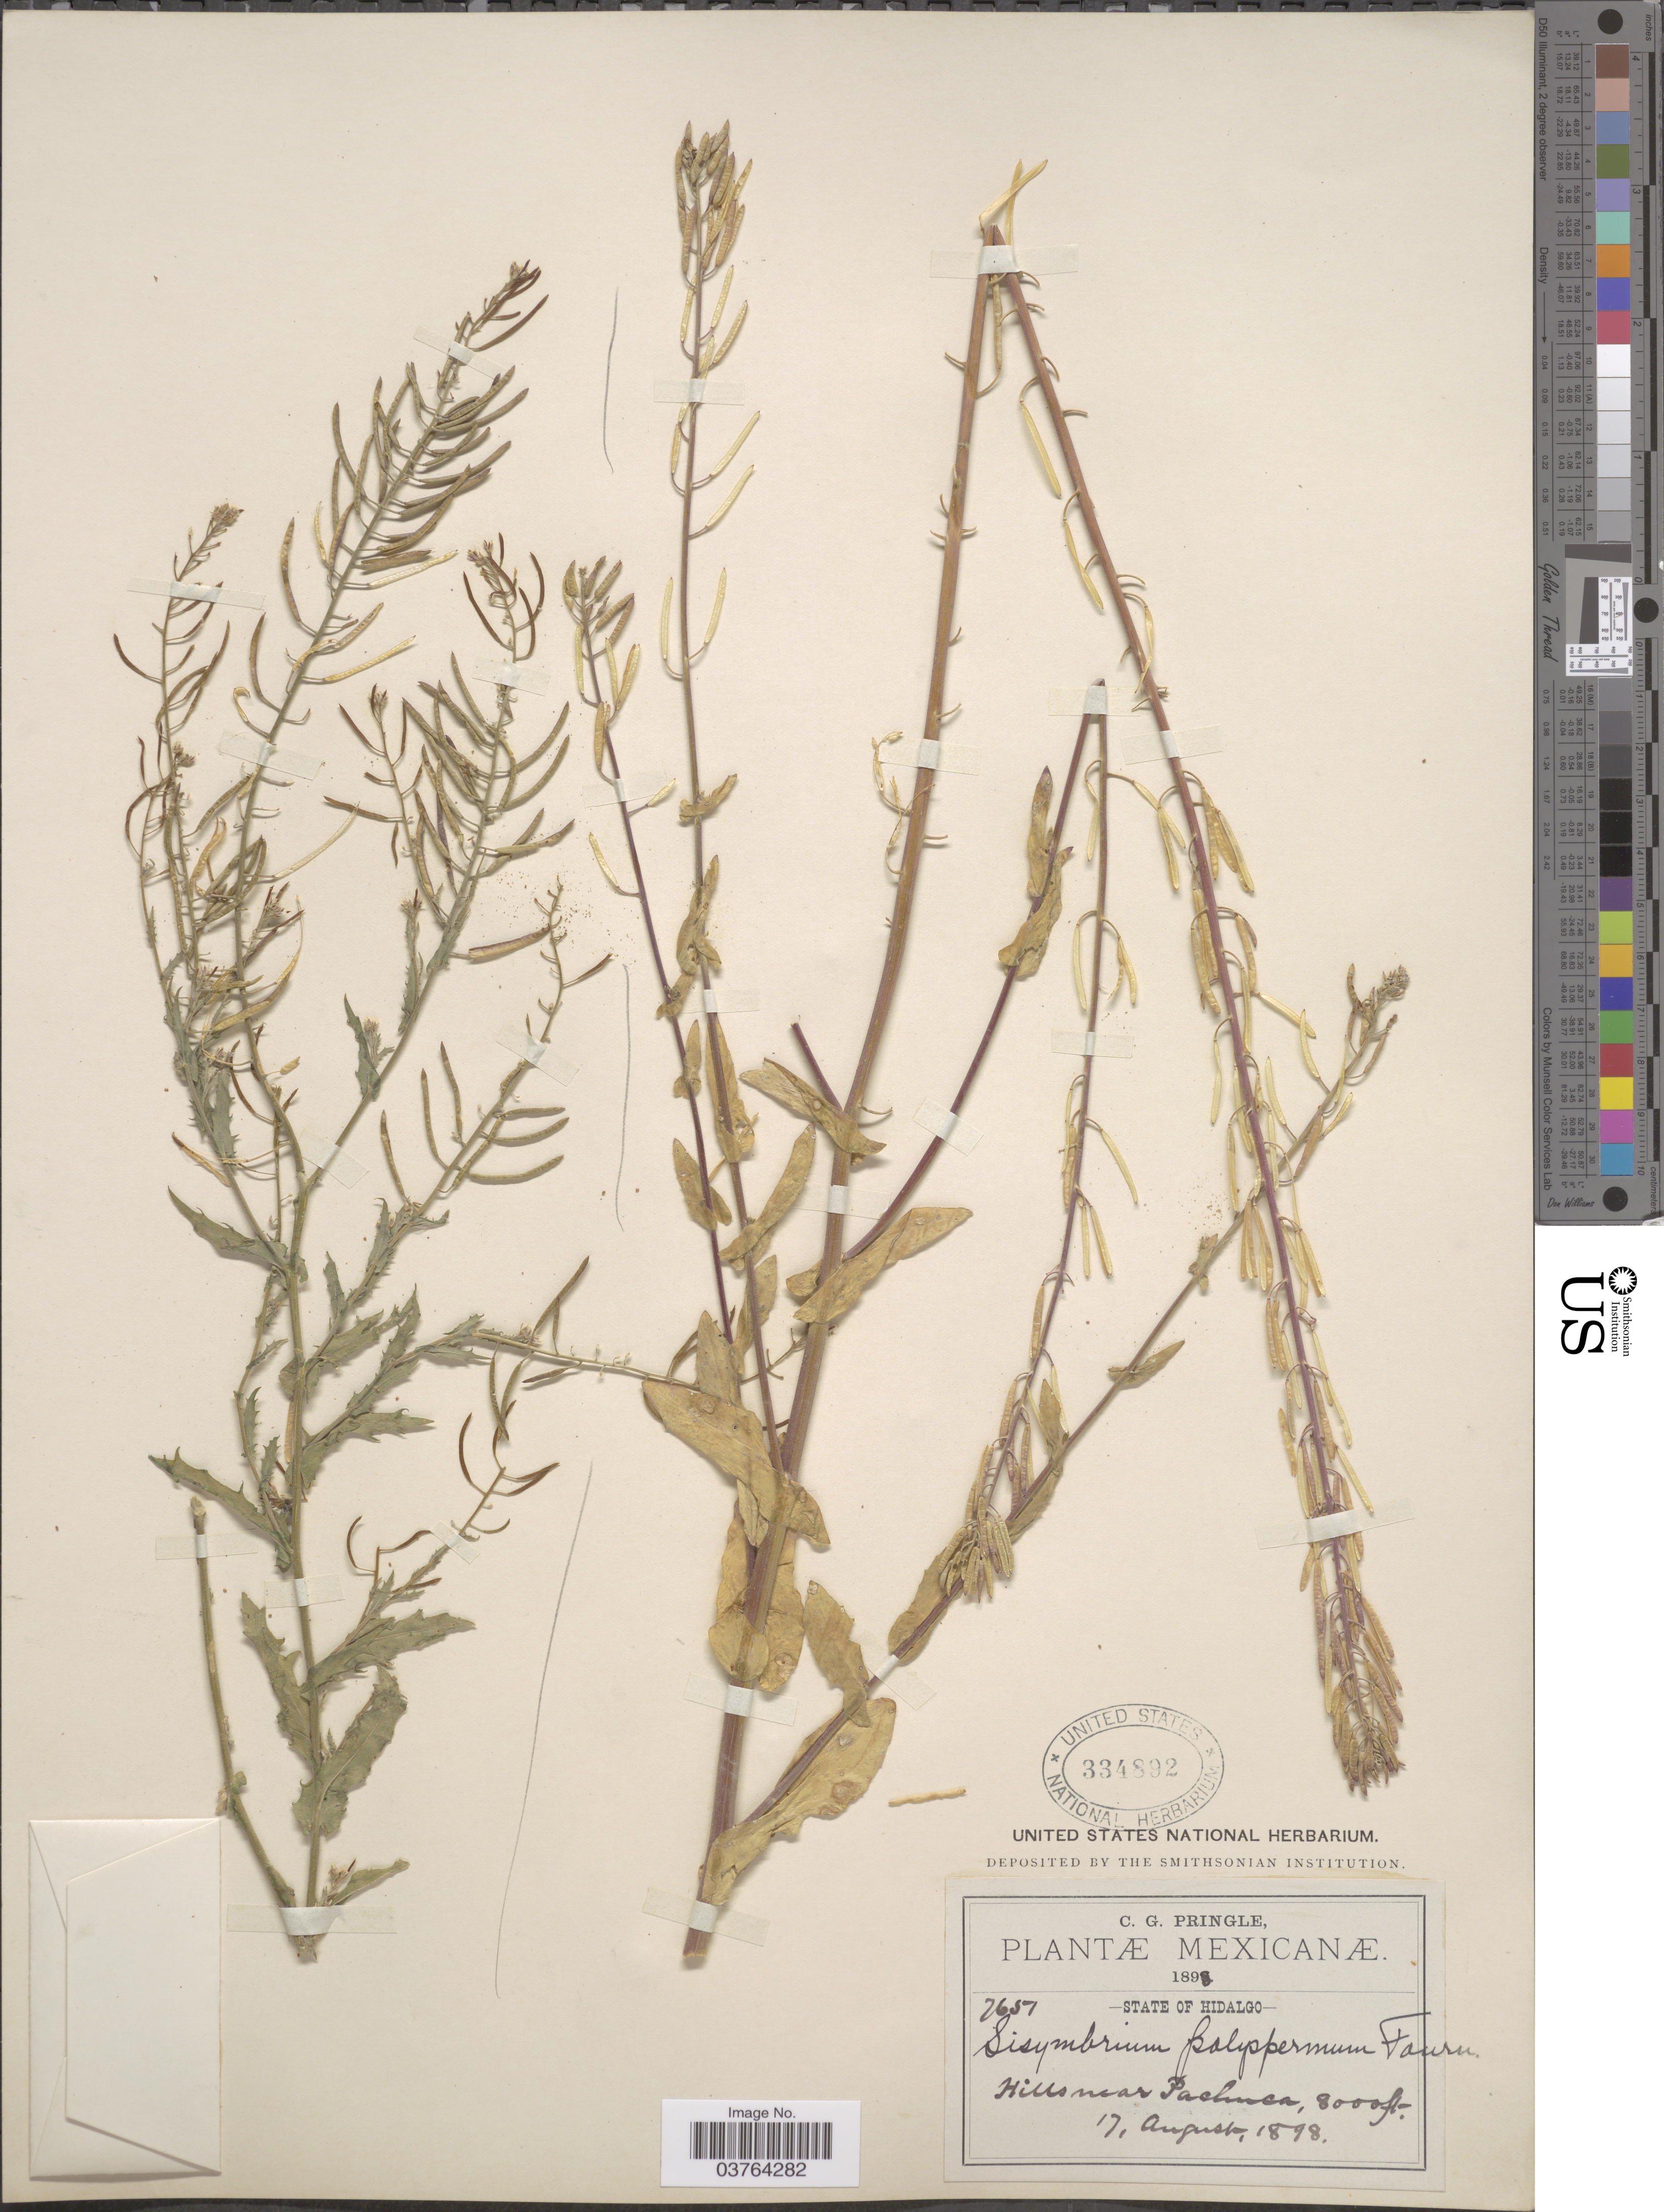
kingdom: Plantae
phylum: Tracheophyta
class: Magnoliopsida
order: Brassicales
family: Brassicaceae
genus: Halimolobos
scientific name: Halimolobos polyspermus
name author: O.E. Schulz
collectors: C. G. Pringle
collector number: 7651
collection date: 1898-08-17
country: Mexico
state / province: Hidalgo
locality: Mexicanæ. Hills near Pachuca.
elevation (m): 2438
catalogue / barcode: US 334892